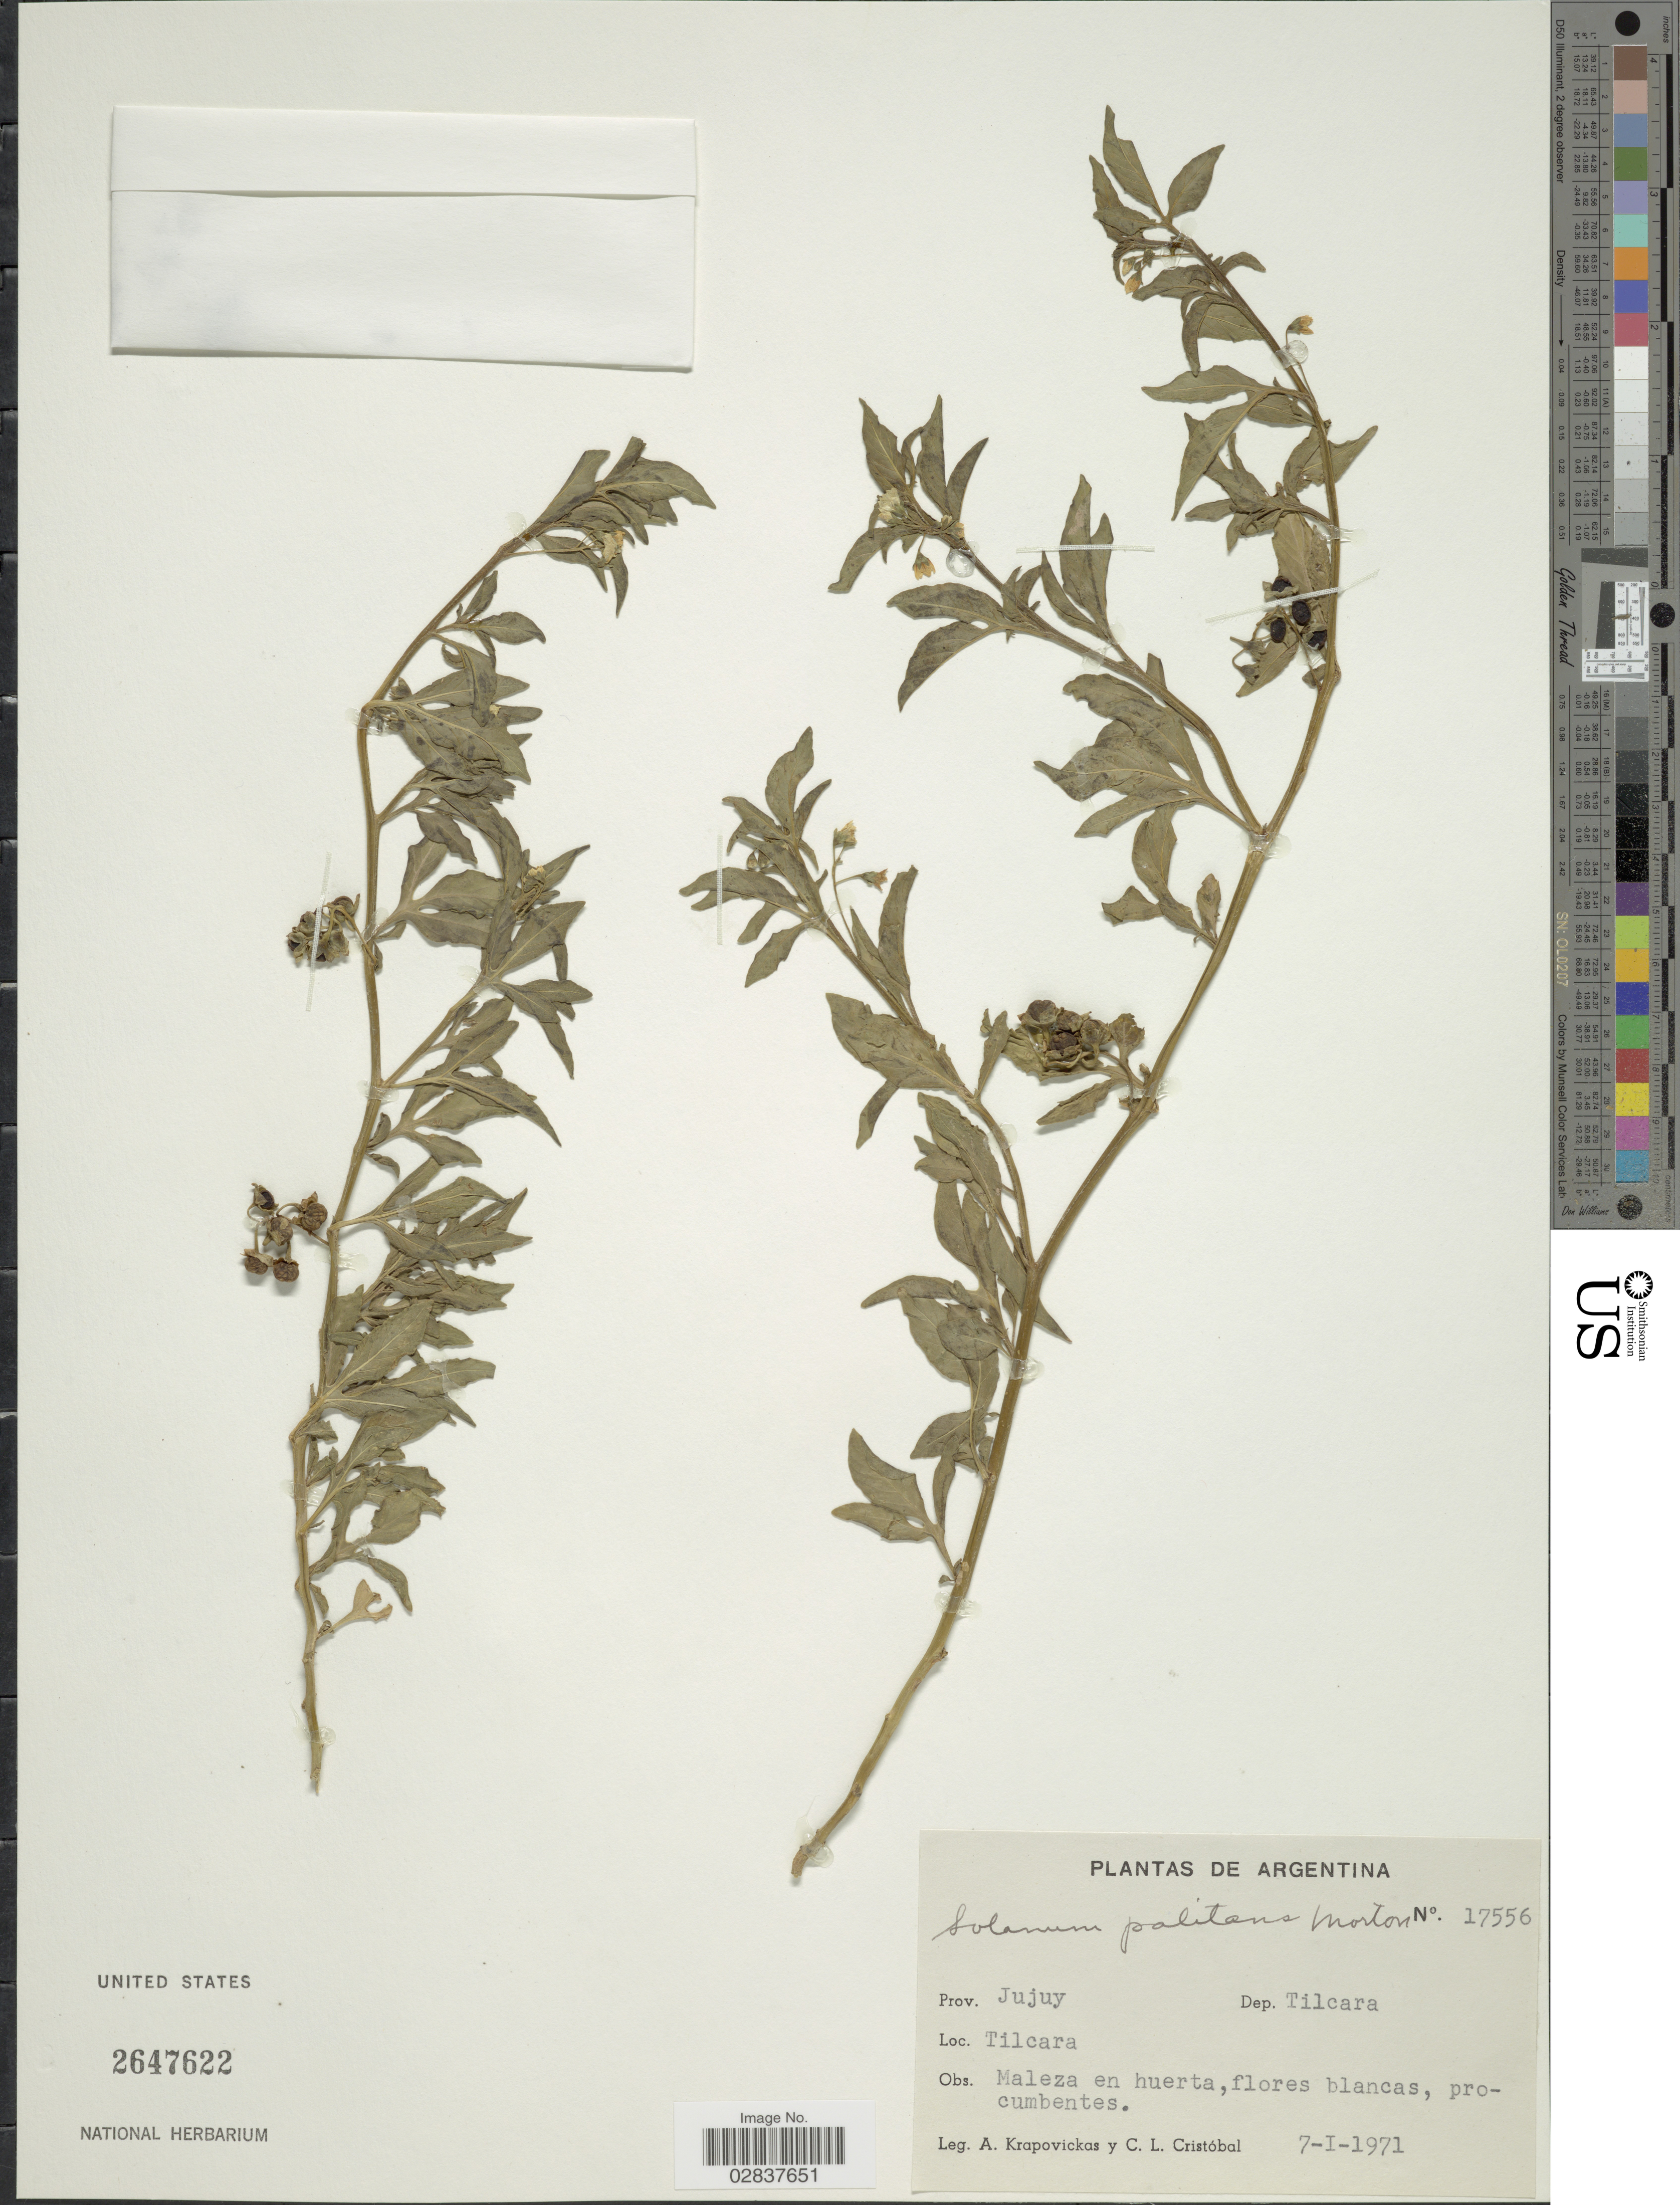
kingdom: Plantae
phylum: Tracheophyta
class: Magnoliopsida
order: Solanales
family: Solanaceae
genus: Solanum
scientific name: Solanum palitans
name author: C.V. Morton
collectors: A. Krapovickas & C. L. Cristóbal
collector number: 1756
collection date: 1971-01-07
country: Argentina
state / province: Jujuy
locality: Dep. Tilcara. Tilcara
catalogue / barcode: US 2647622